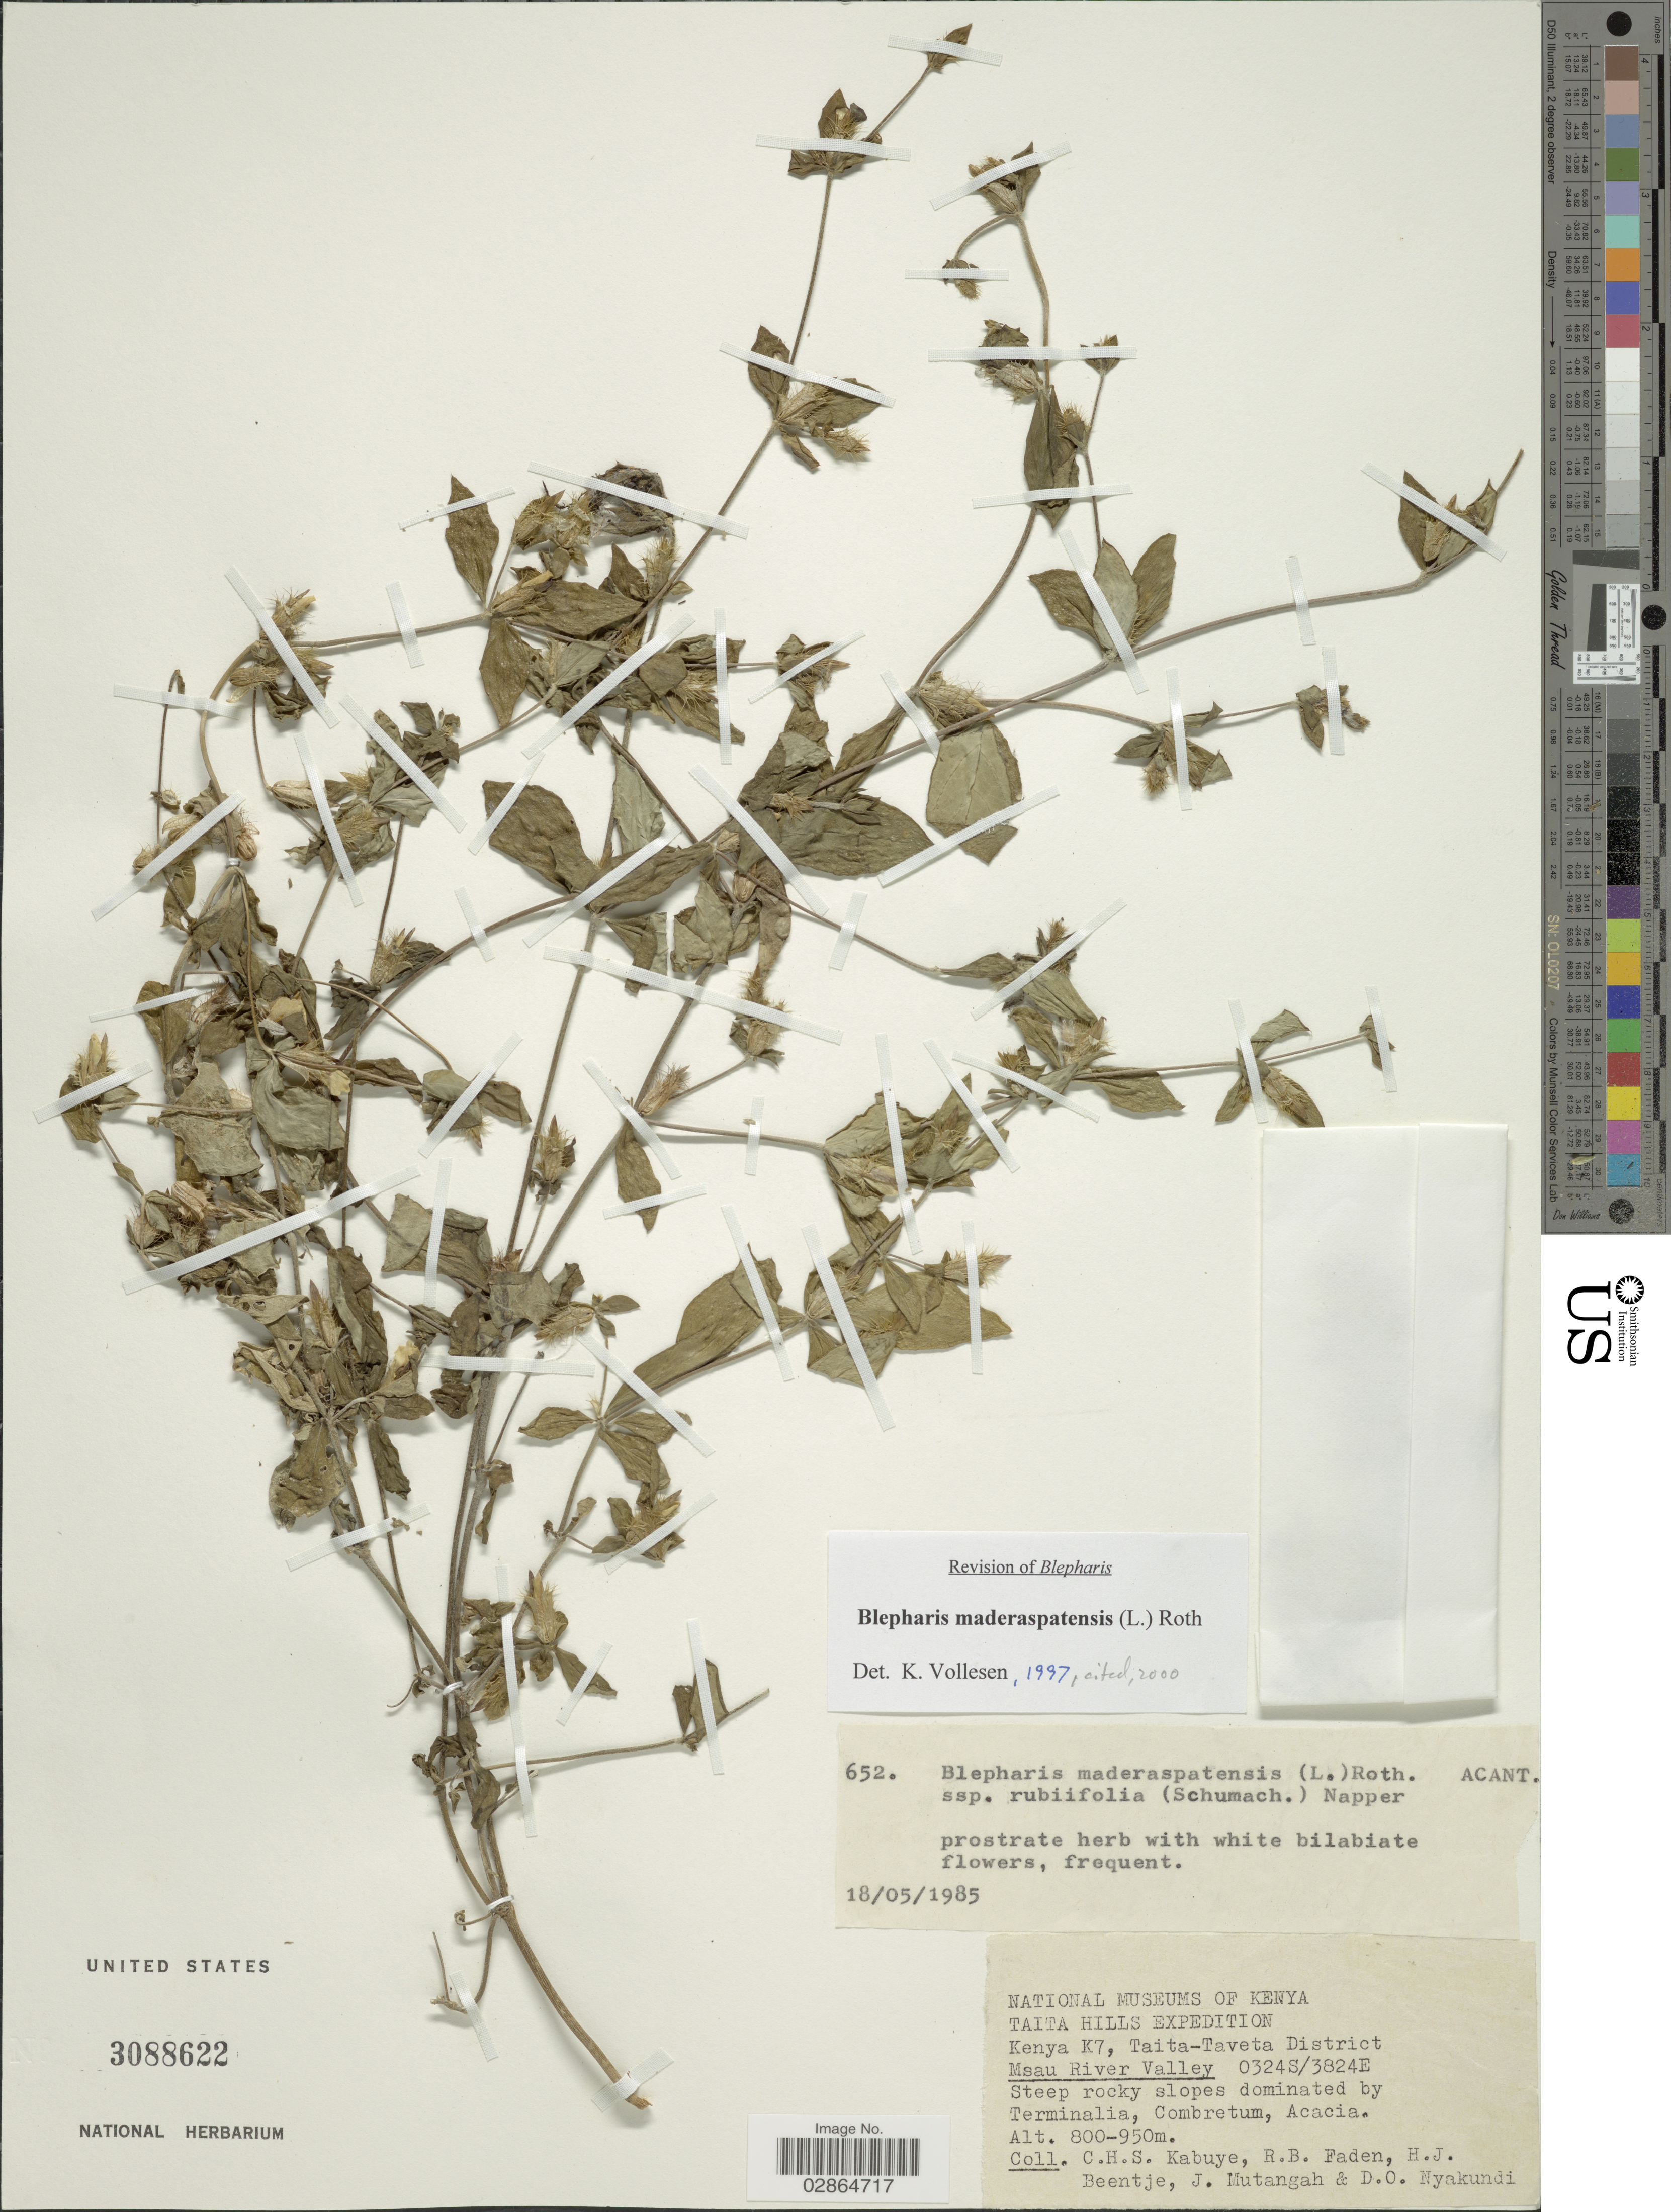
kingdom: Plantae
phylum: Tracheophyta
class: Magnoliopsida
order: Lamiales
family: Acanthaceae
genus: Blepharis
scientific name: Blepharis maderaspatensis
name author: (L.) B. Heyne ex Roth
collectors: C. Kabuye, R. B. Faden, H. J. Beentje, J. Mutangah & D. Nyakundi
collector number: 652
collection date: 1985-05-18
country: Kenya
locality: Taita Hills, Kenya K7, Taita-Taveta District Msau River Valley.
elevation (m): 800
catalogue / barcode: US 3088622